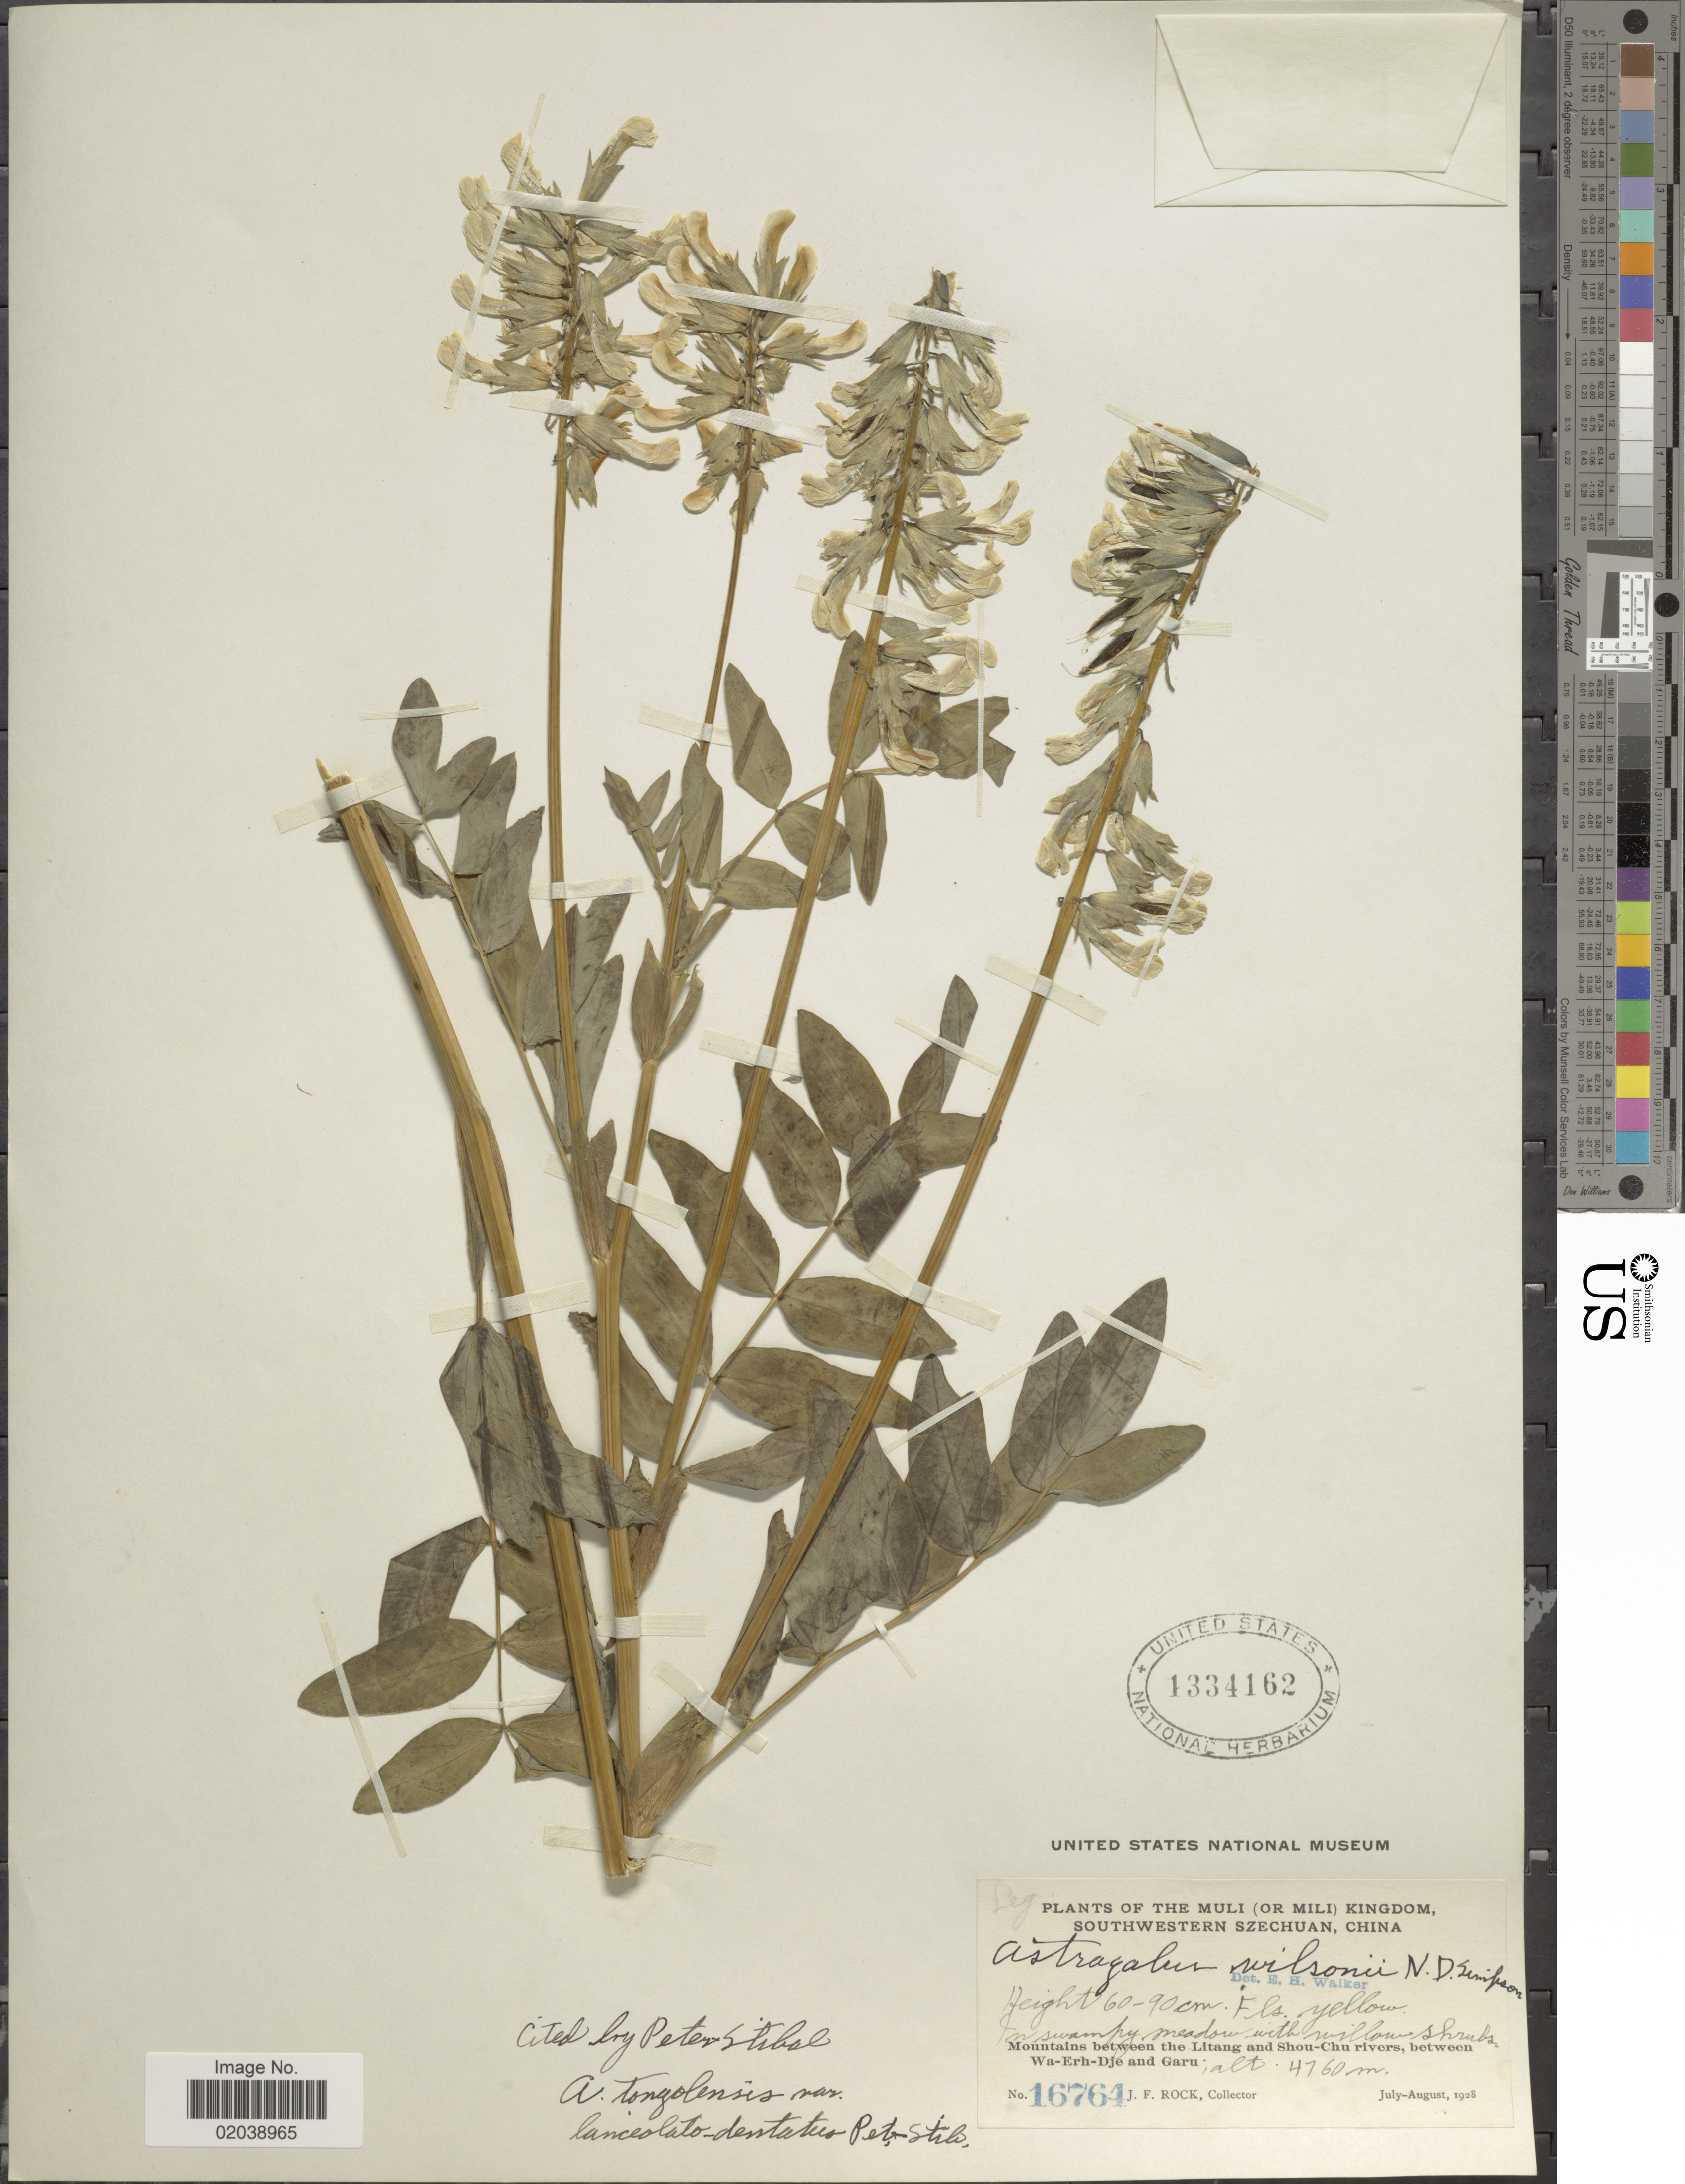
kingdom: Plantae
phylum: Tracheophyta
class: Magnoliopsida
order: Fabales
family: Fabaceae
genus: Astragalus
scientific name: Astragalus tongolensis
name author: Ulbr.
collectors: J. Rock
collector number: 16764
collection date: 1928-07/1928-08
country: China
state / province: Sichuan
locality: The Muli (or Mili) Kingdom, Southwestern Szechuan, China, Mountains between the Litang and Shou-Chu rivers, between Wa-Erh-Dje and garu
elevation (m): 4760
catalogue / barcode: US 1334162